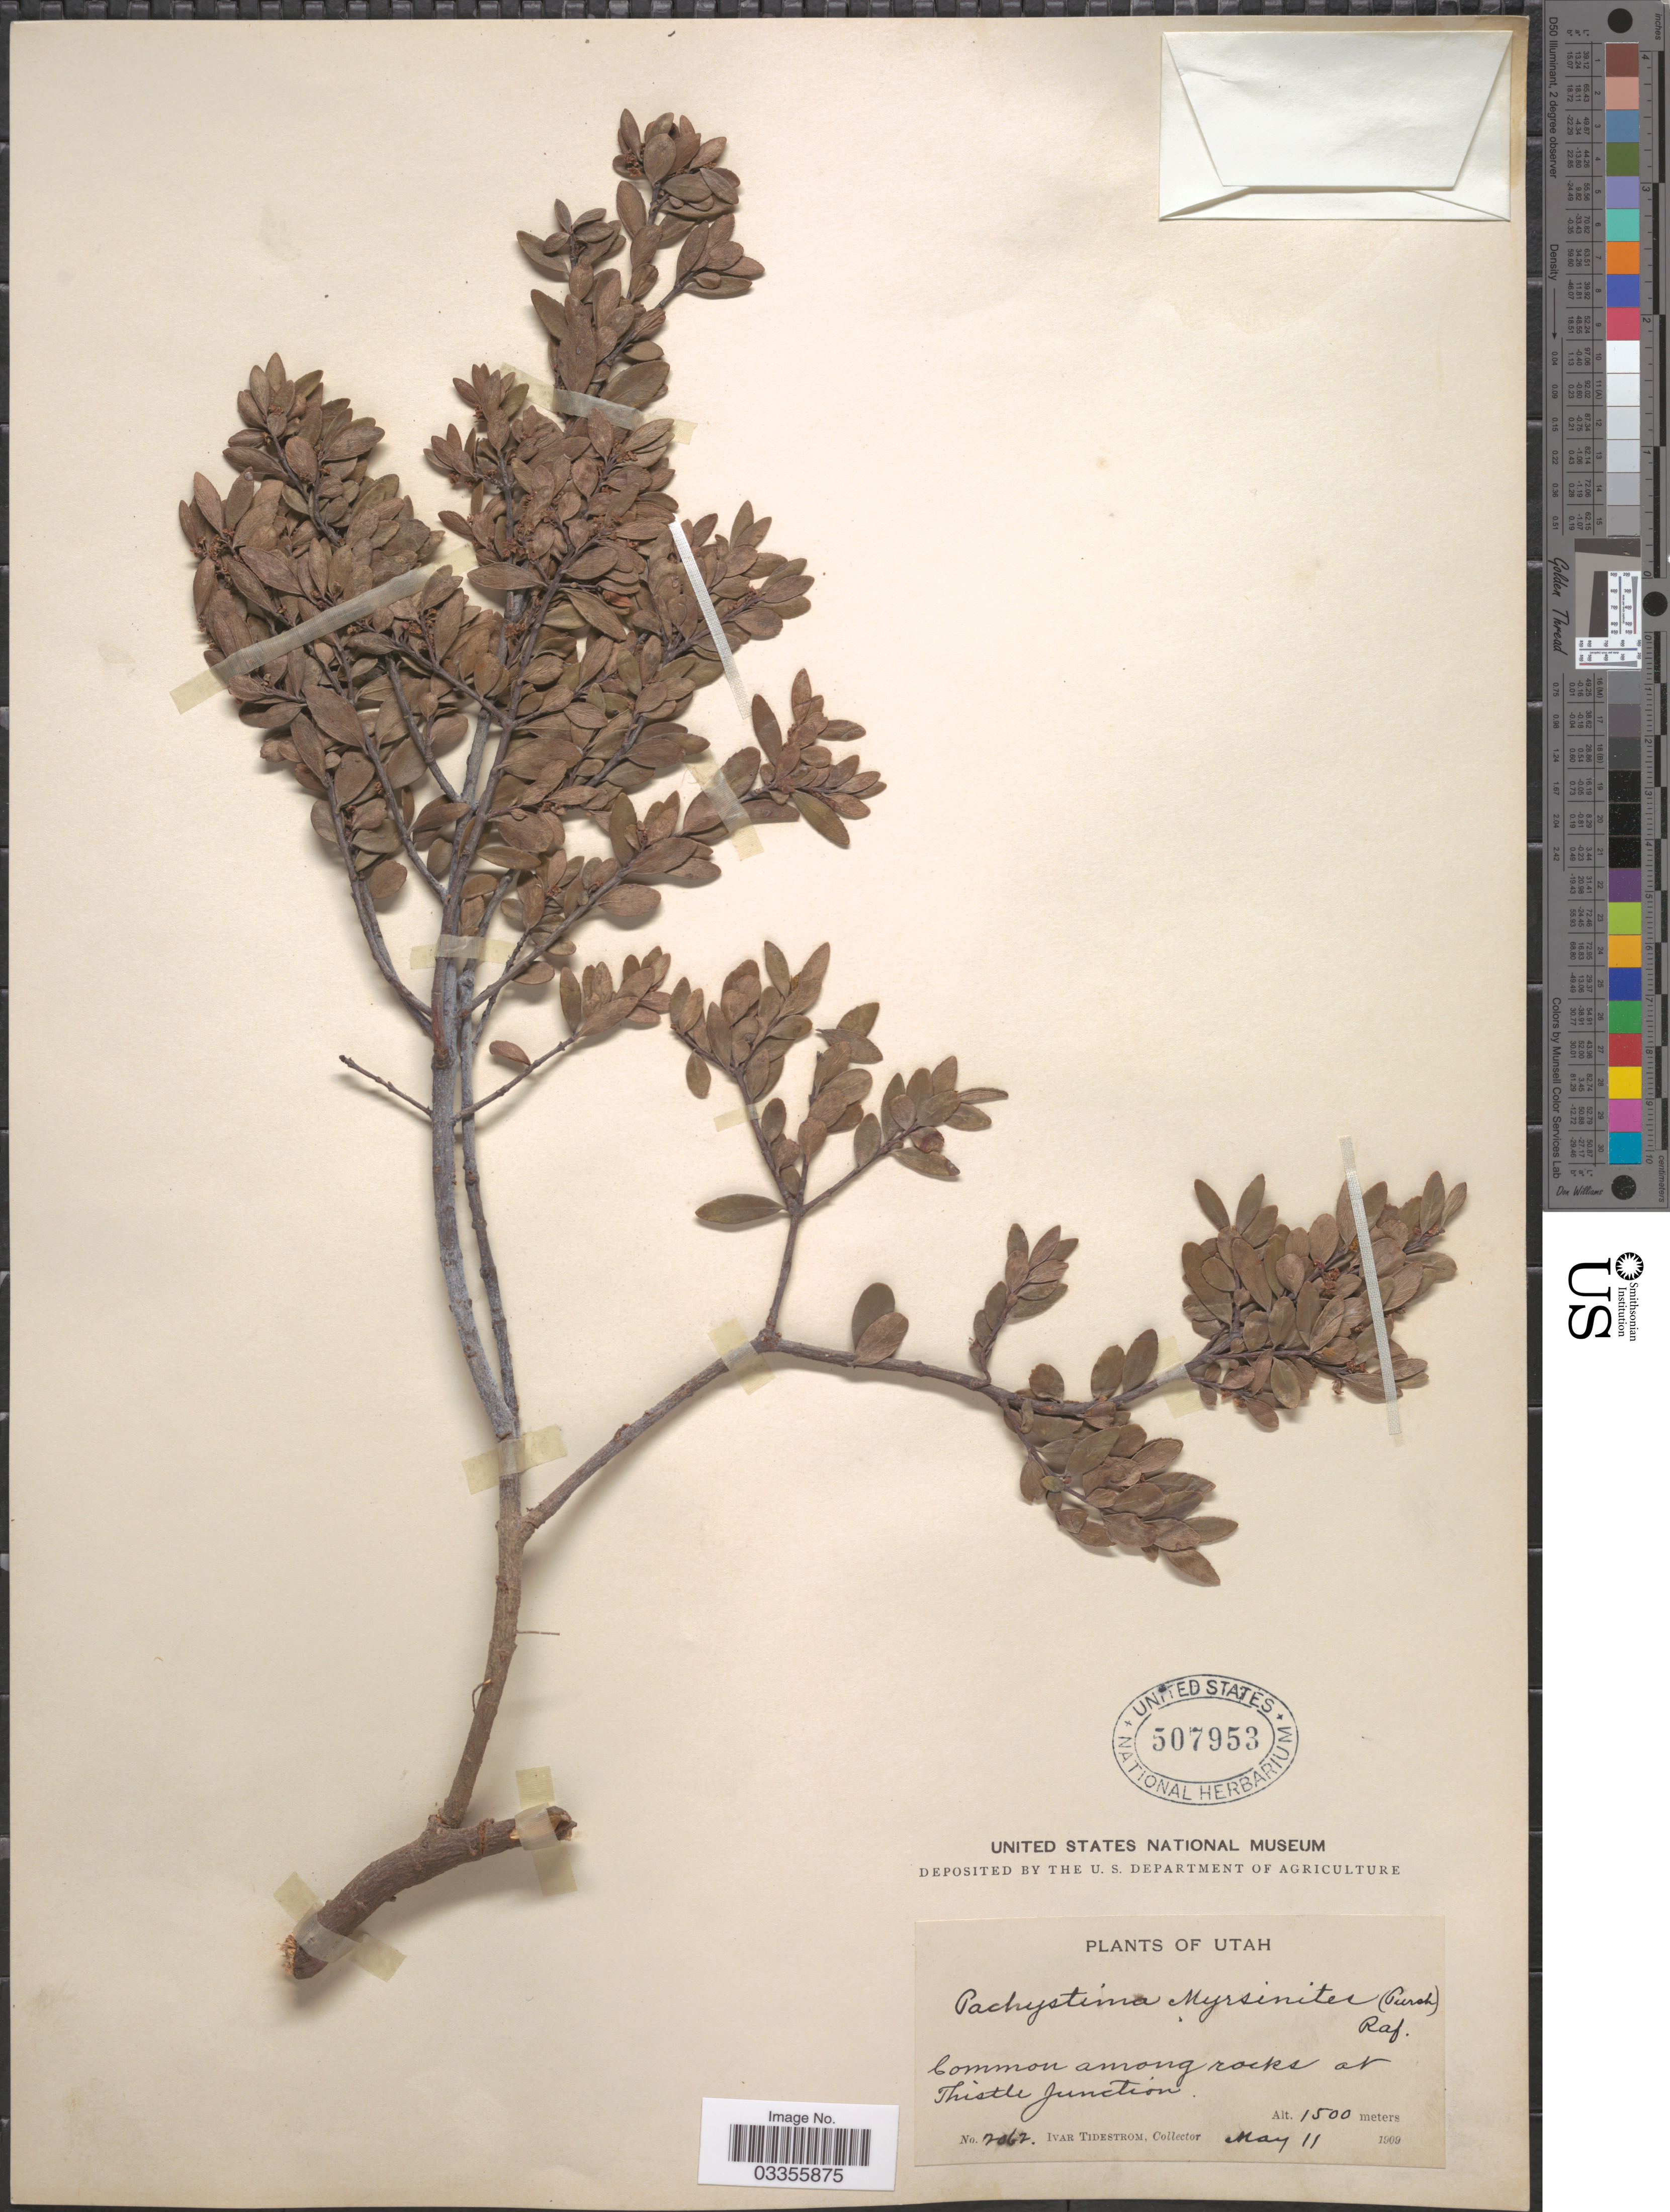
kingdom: Plantae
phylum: Tracheophyta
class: Magnoliopsida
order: Celastrales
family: Celastraceae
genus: Paxistima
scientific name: Paxistima myrsinites subsp. myrsinites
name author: (Pursh) Raf.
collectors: I. F. Tidestrom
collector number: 2062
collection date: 1909-05-11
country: United States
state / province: Utah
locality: Common among rocks at Thistle Junction.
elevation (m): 1500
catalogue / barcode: US 507953